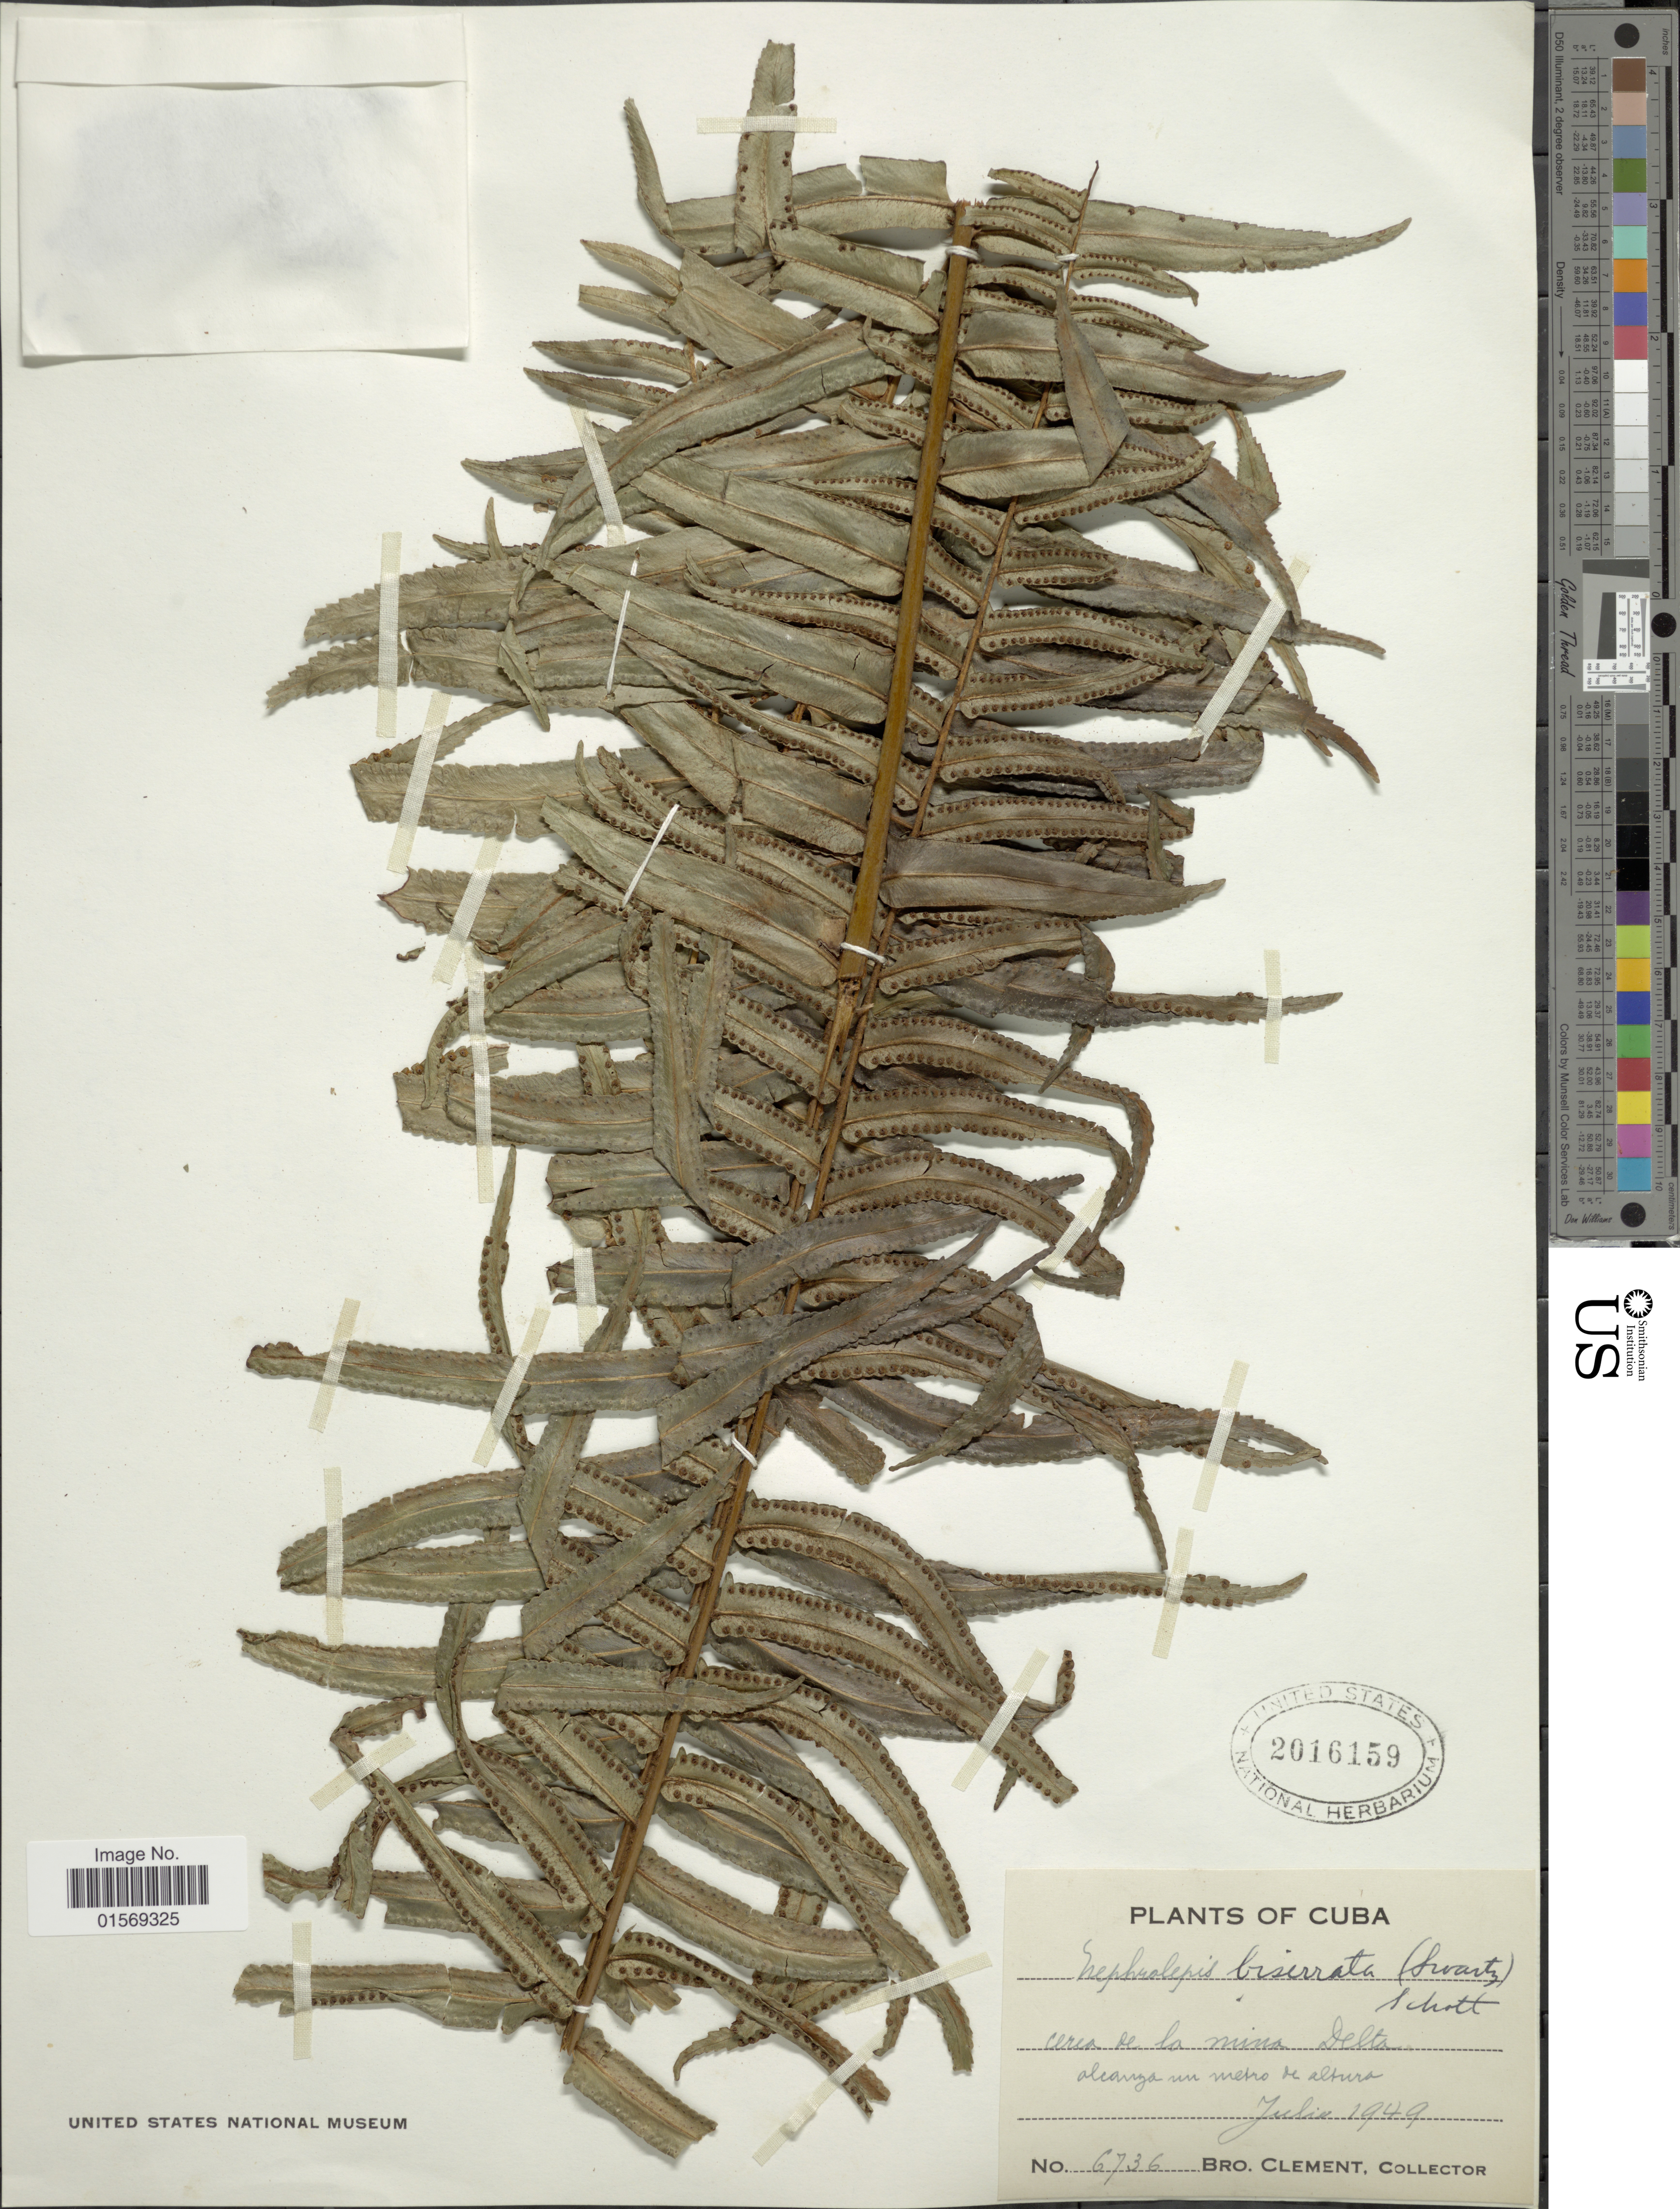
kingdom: Plantae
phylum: Tracheophyta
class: Polypodiopsida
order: Polypodiales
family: Nephrolepidaceae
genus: Nephrolepis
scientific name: Nephrolepis biserrata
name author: (Sw.) Schott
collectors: B. Clement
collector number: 6736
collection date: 1949-07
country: Cuba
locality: Cuba. Cerca de la mina Delta.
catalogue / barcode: US 2016159